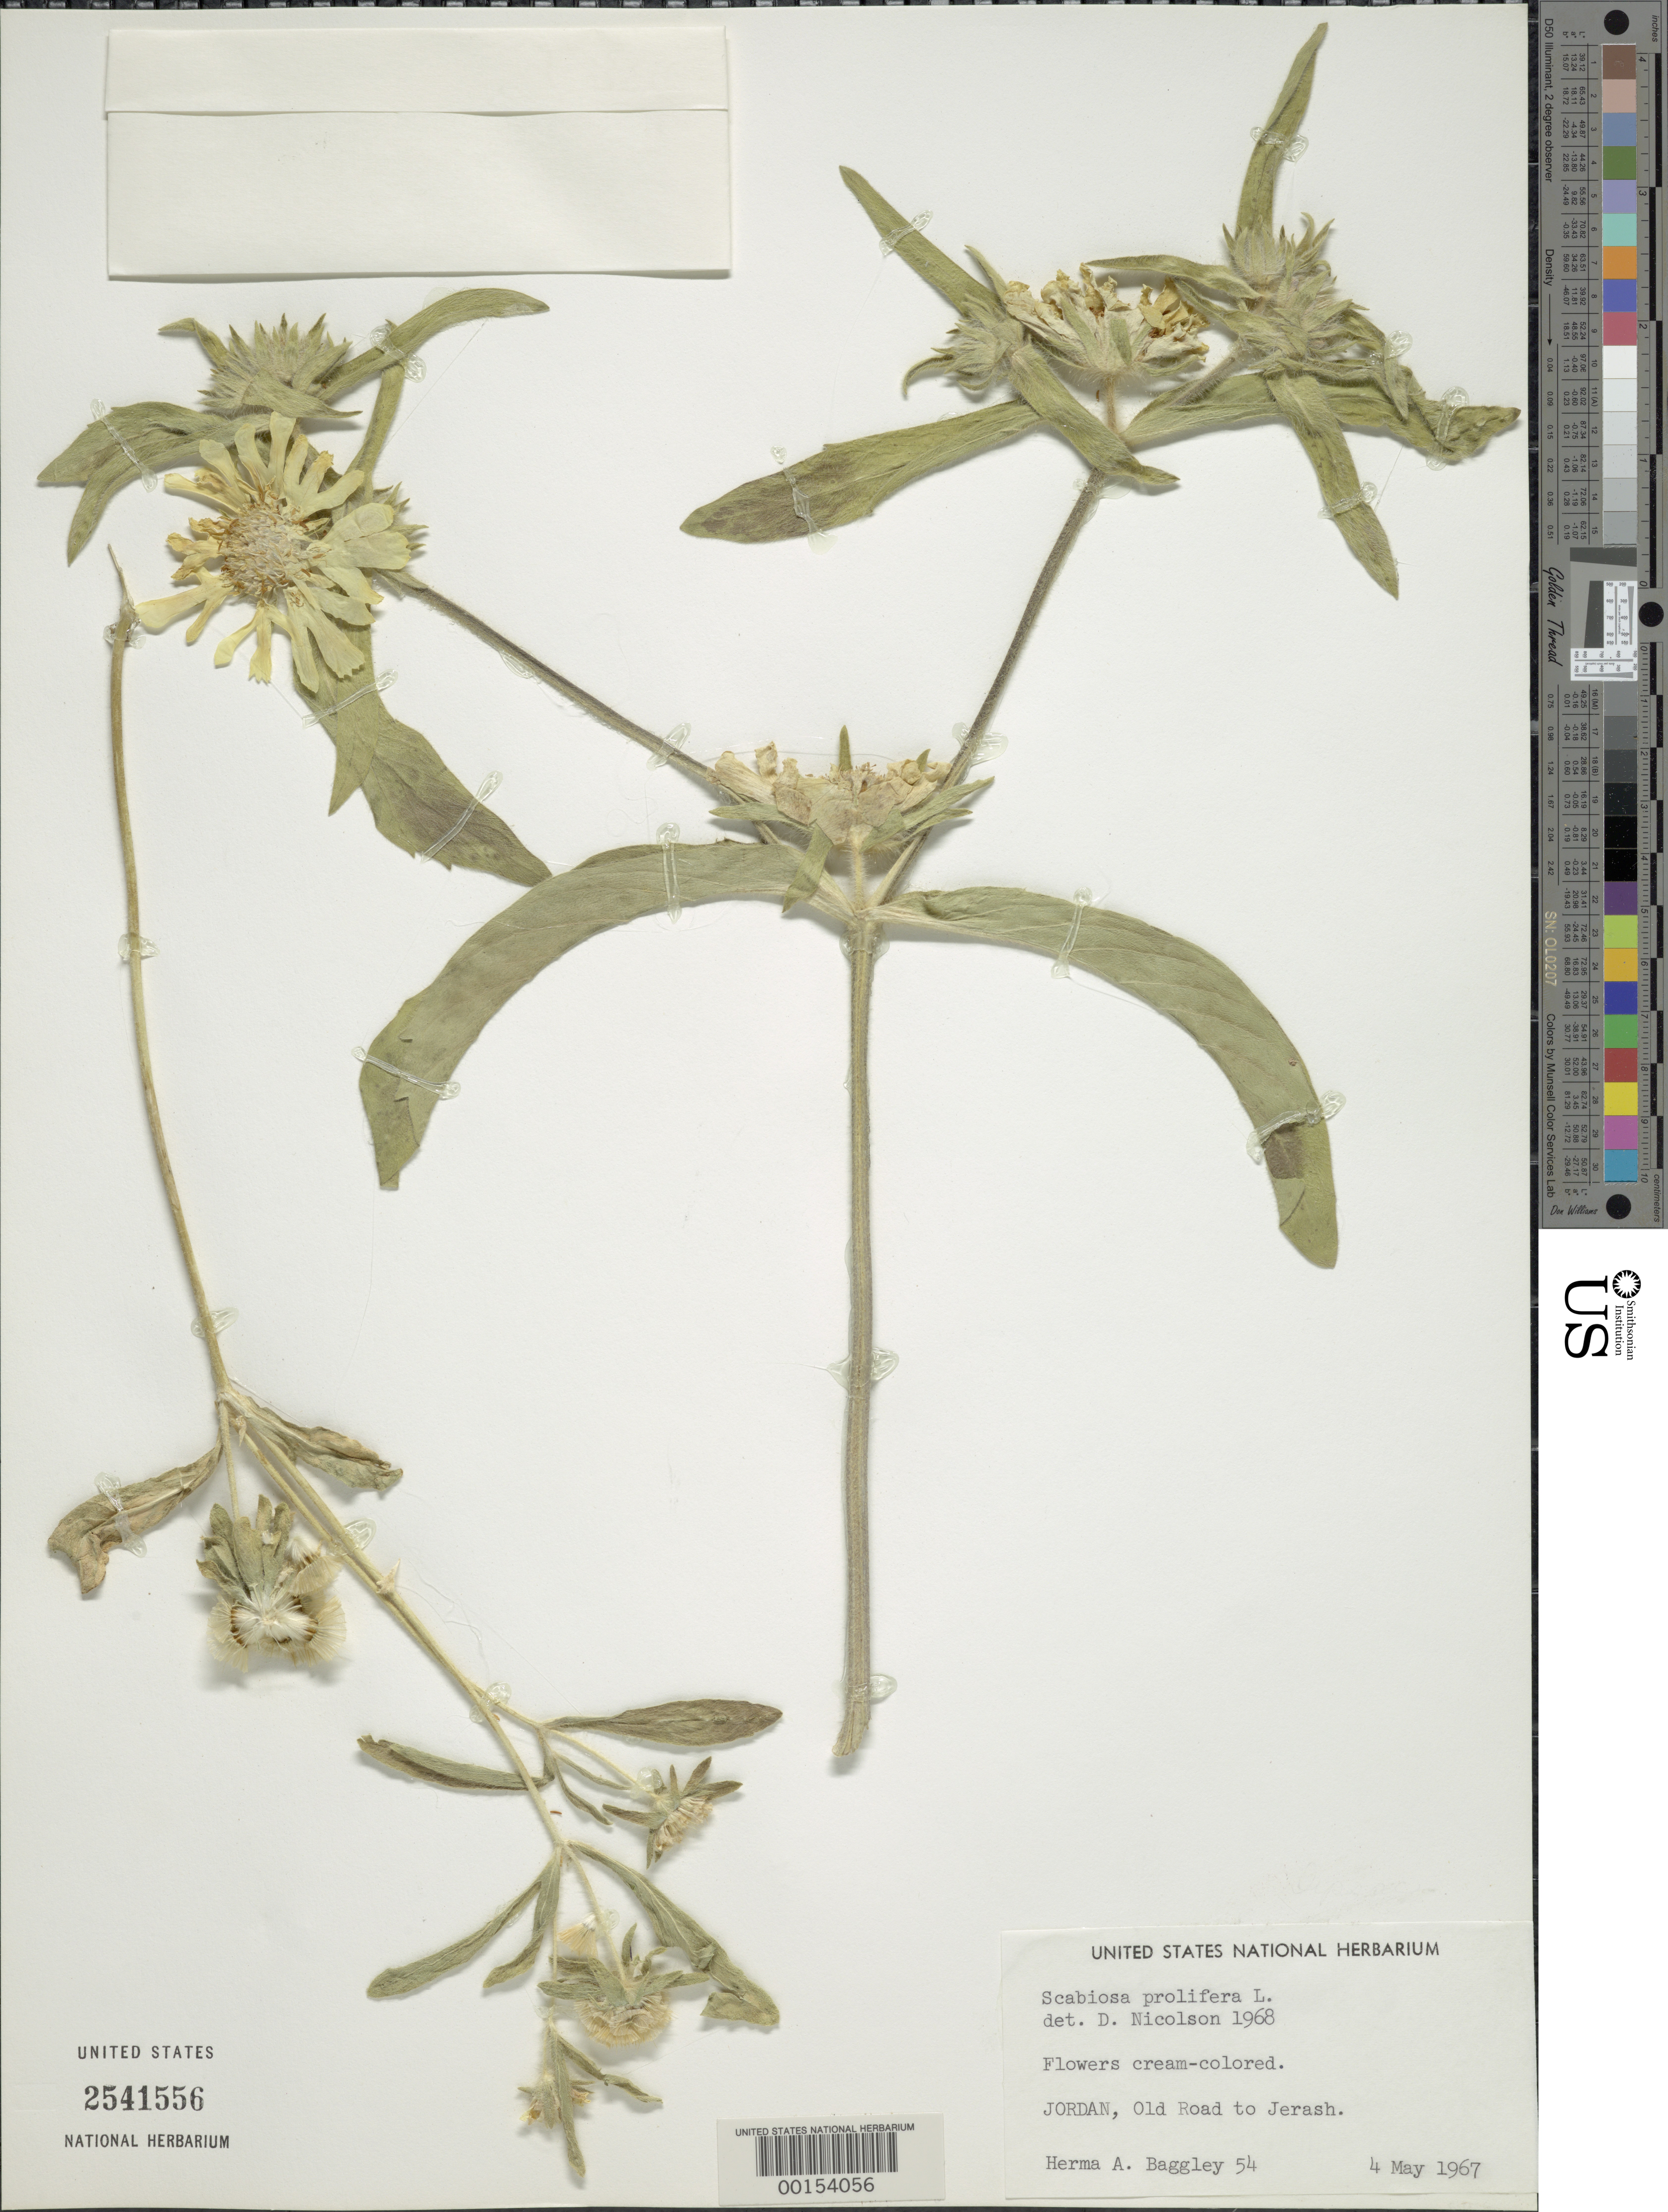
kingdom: Plantae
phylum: Tracheophyta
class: Magnoliopsida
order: Dipsacales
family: Caprifoliaceae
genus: Scabiosa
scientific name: Scabiosa prolifera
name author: L.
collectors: H. Baggley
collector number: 54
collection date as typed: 04 May 1967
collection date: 1967-05-04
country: Jordan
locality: Old road to Jerash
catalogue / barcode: US 2541556